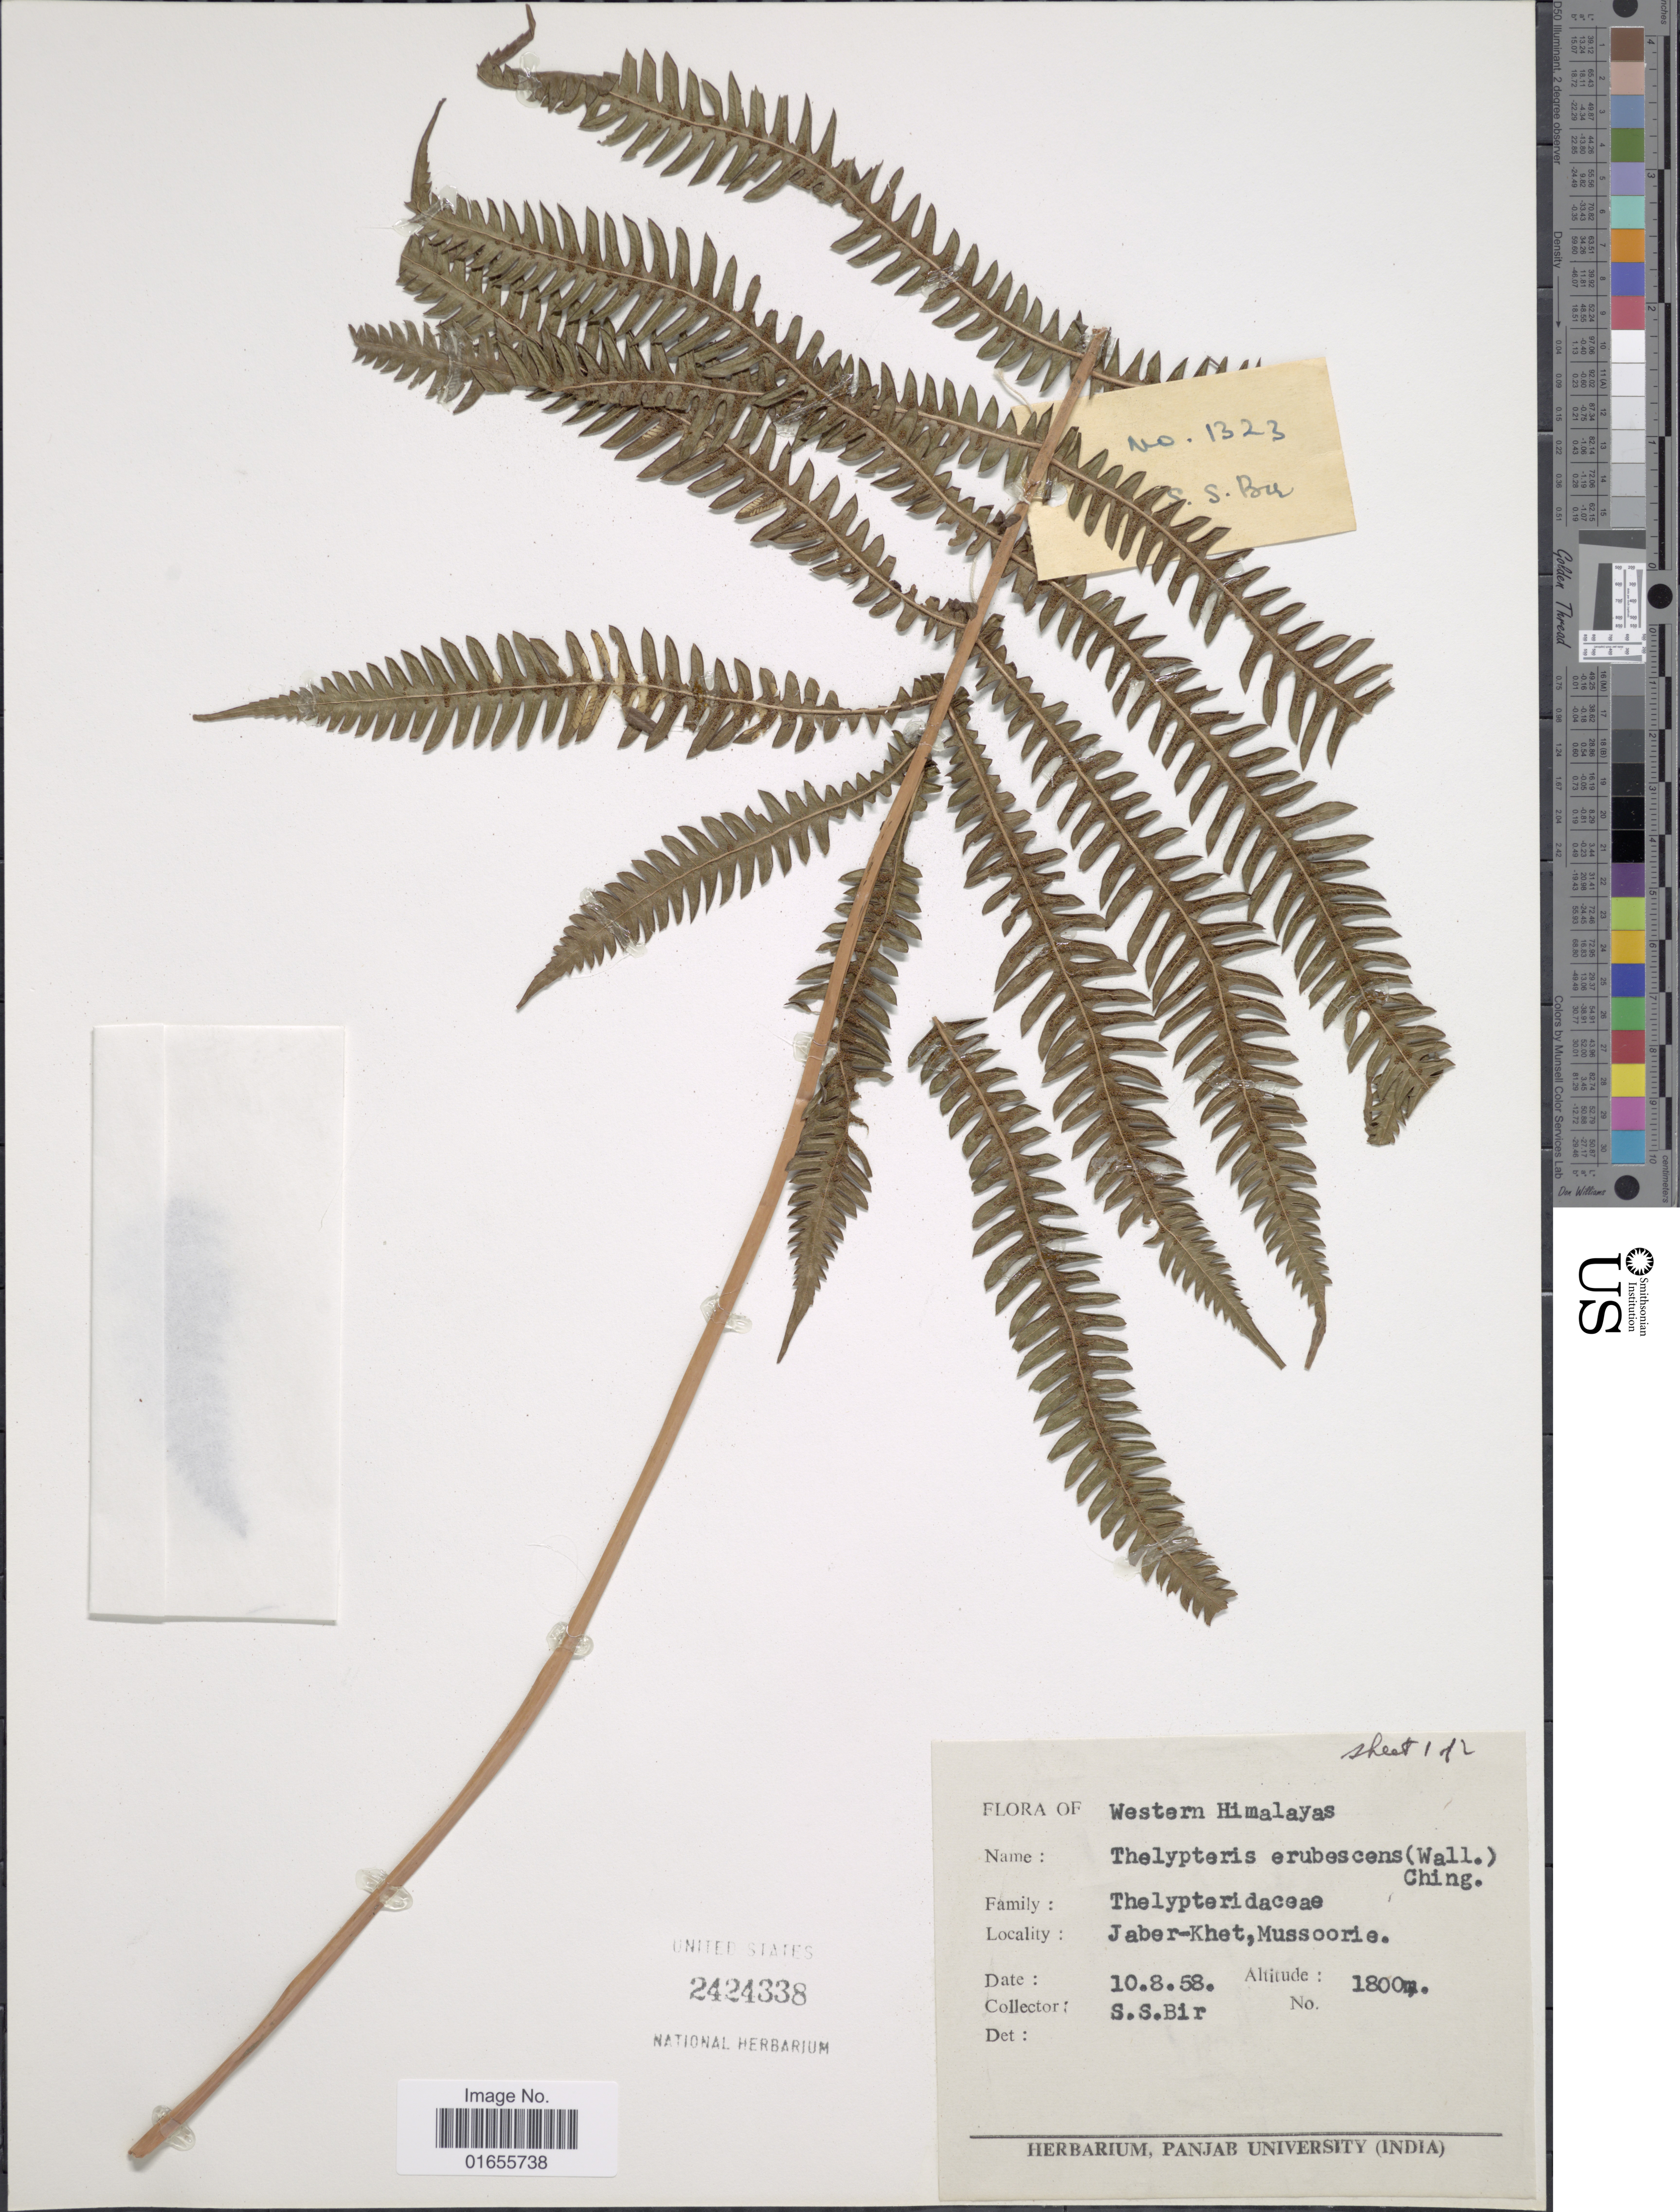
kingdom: Plantae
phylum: Tracheophyta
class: Polypodiopsida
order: Polypodiales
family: Thelypteridaceae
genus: Glaphyropteridopsis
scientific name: Glaphyropteridopsis erubescens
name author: (Wall. ex Hook.) Ching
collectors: S. S. Bir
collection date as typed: Transcribed d/m/y: 10/8/58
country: India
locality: Western Himalayas, Jaber - Khet, Mussoorie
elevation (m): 1800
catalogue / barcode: US 2424338